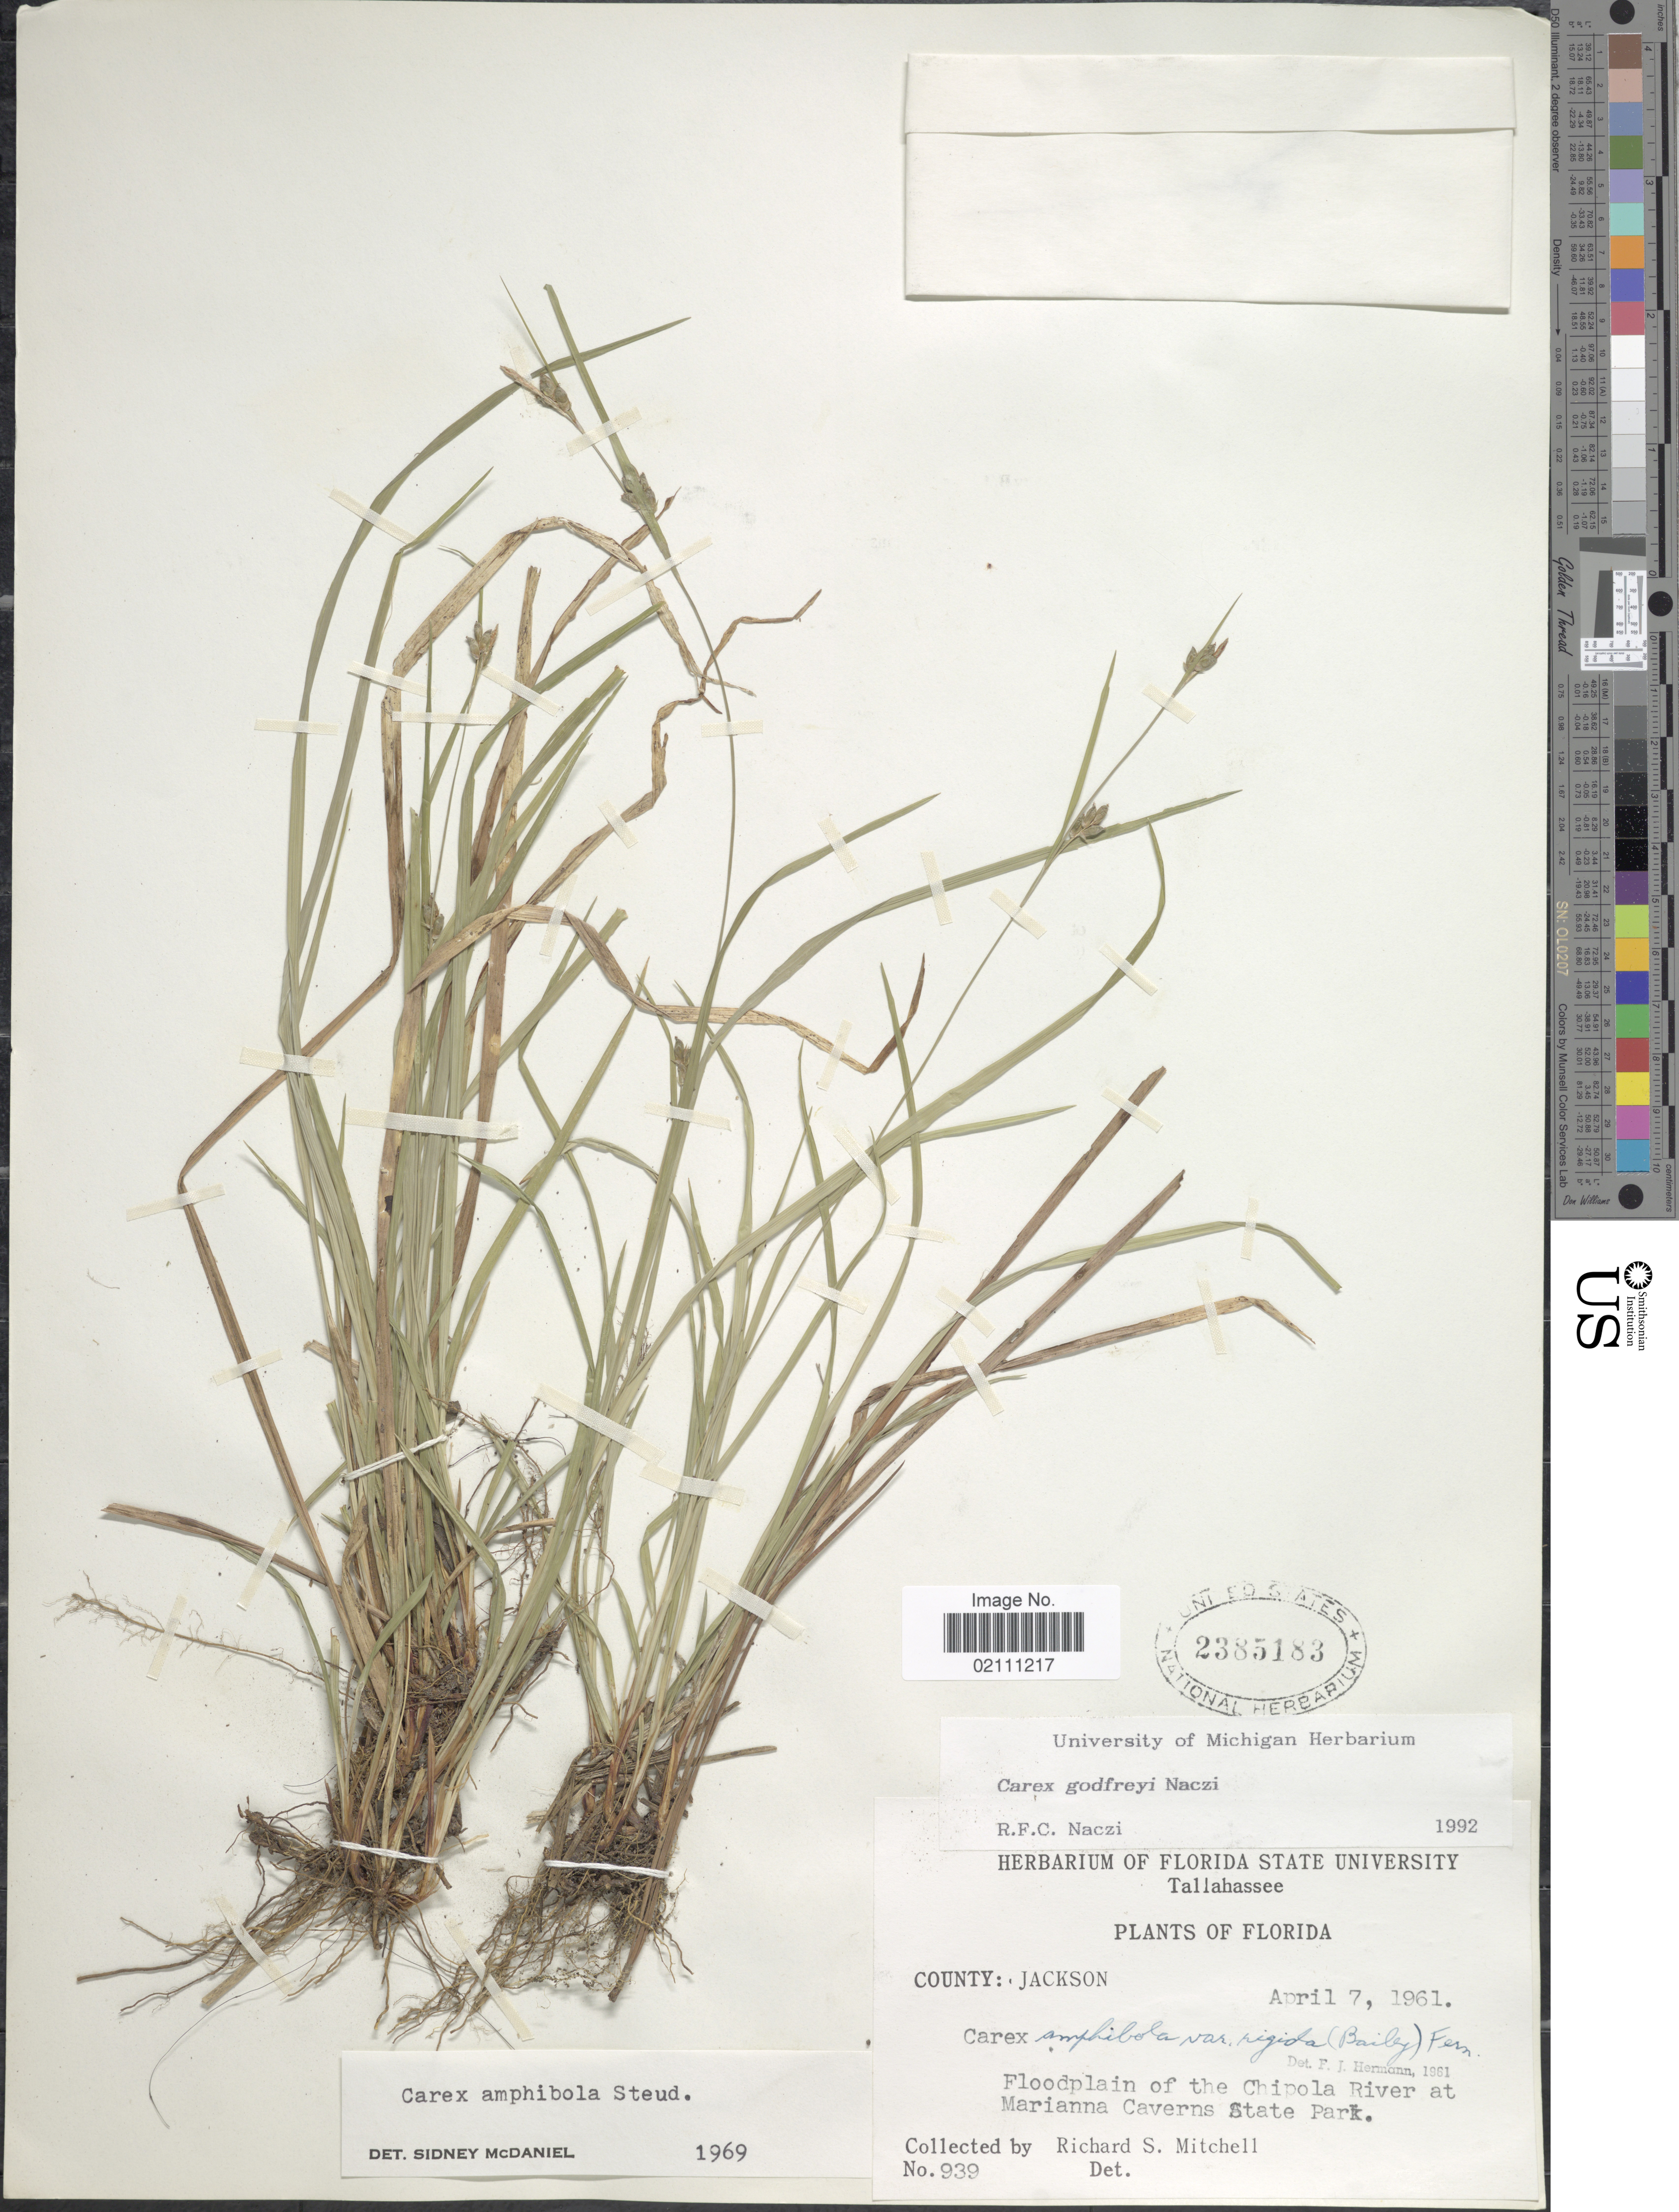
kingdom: Plantae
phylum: Tracheophyta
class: Liliopsida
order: Poales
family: Cyperaceae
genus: Carex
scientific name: Carex godfreyi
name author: Naczi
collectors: R. S. Mitchell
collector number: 939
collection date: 1961-04-07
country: United States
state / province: Florida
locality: Tallahassee, County: Jackson, Floodplain of the Chipola River at Marianna Caverns State Park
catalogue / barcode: US 2385183